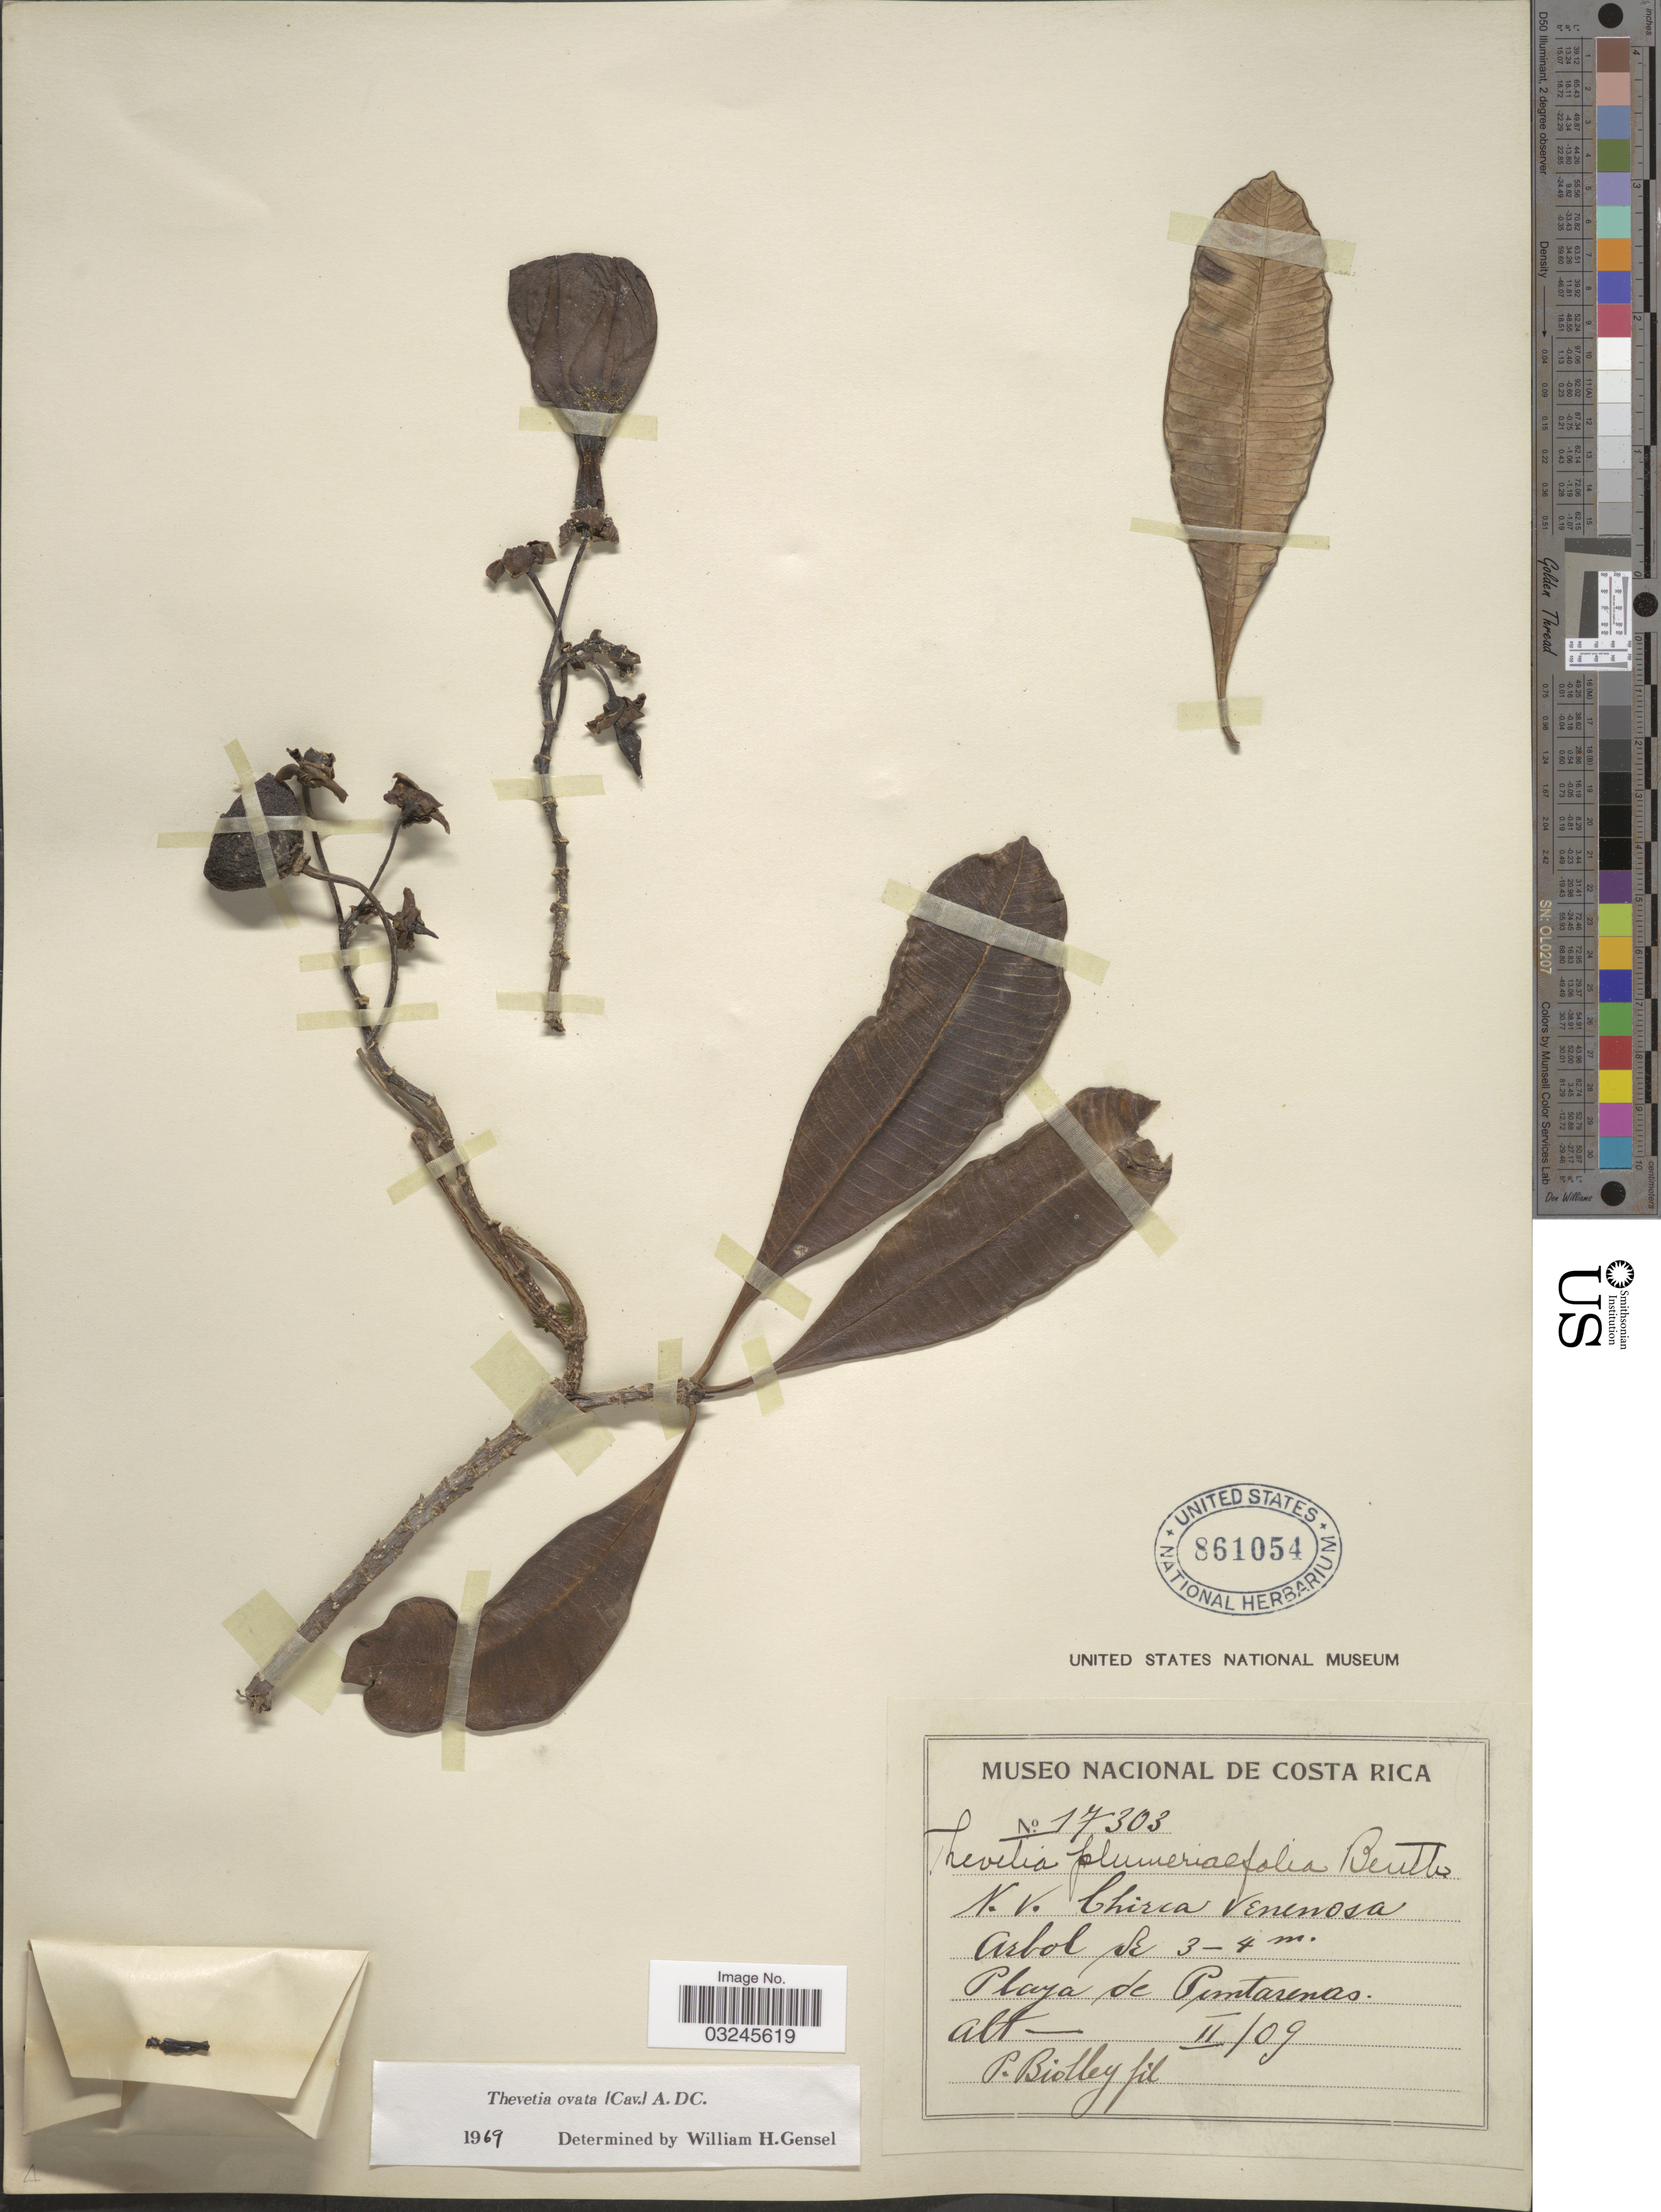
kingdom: Plantae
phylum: Tracheophyta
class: Magnoliopsida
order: Gentianales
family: Apocynaceae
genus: Thevetia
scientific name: Thevetia ovata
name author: (Cav.) A. DC.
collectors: P. Biolley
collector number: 17303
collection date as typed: Transcribed d/m/y: /2/09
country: Costa Rica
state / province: Puntarenas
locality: Playa de Puntarenas.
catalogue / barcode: US 861054